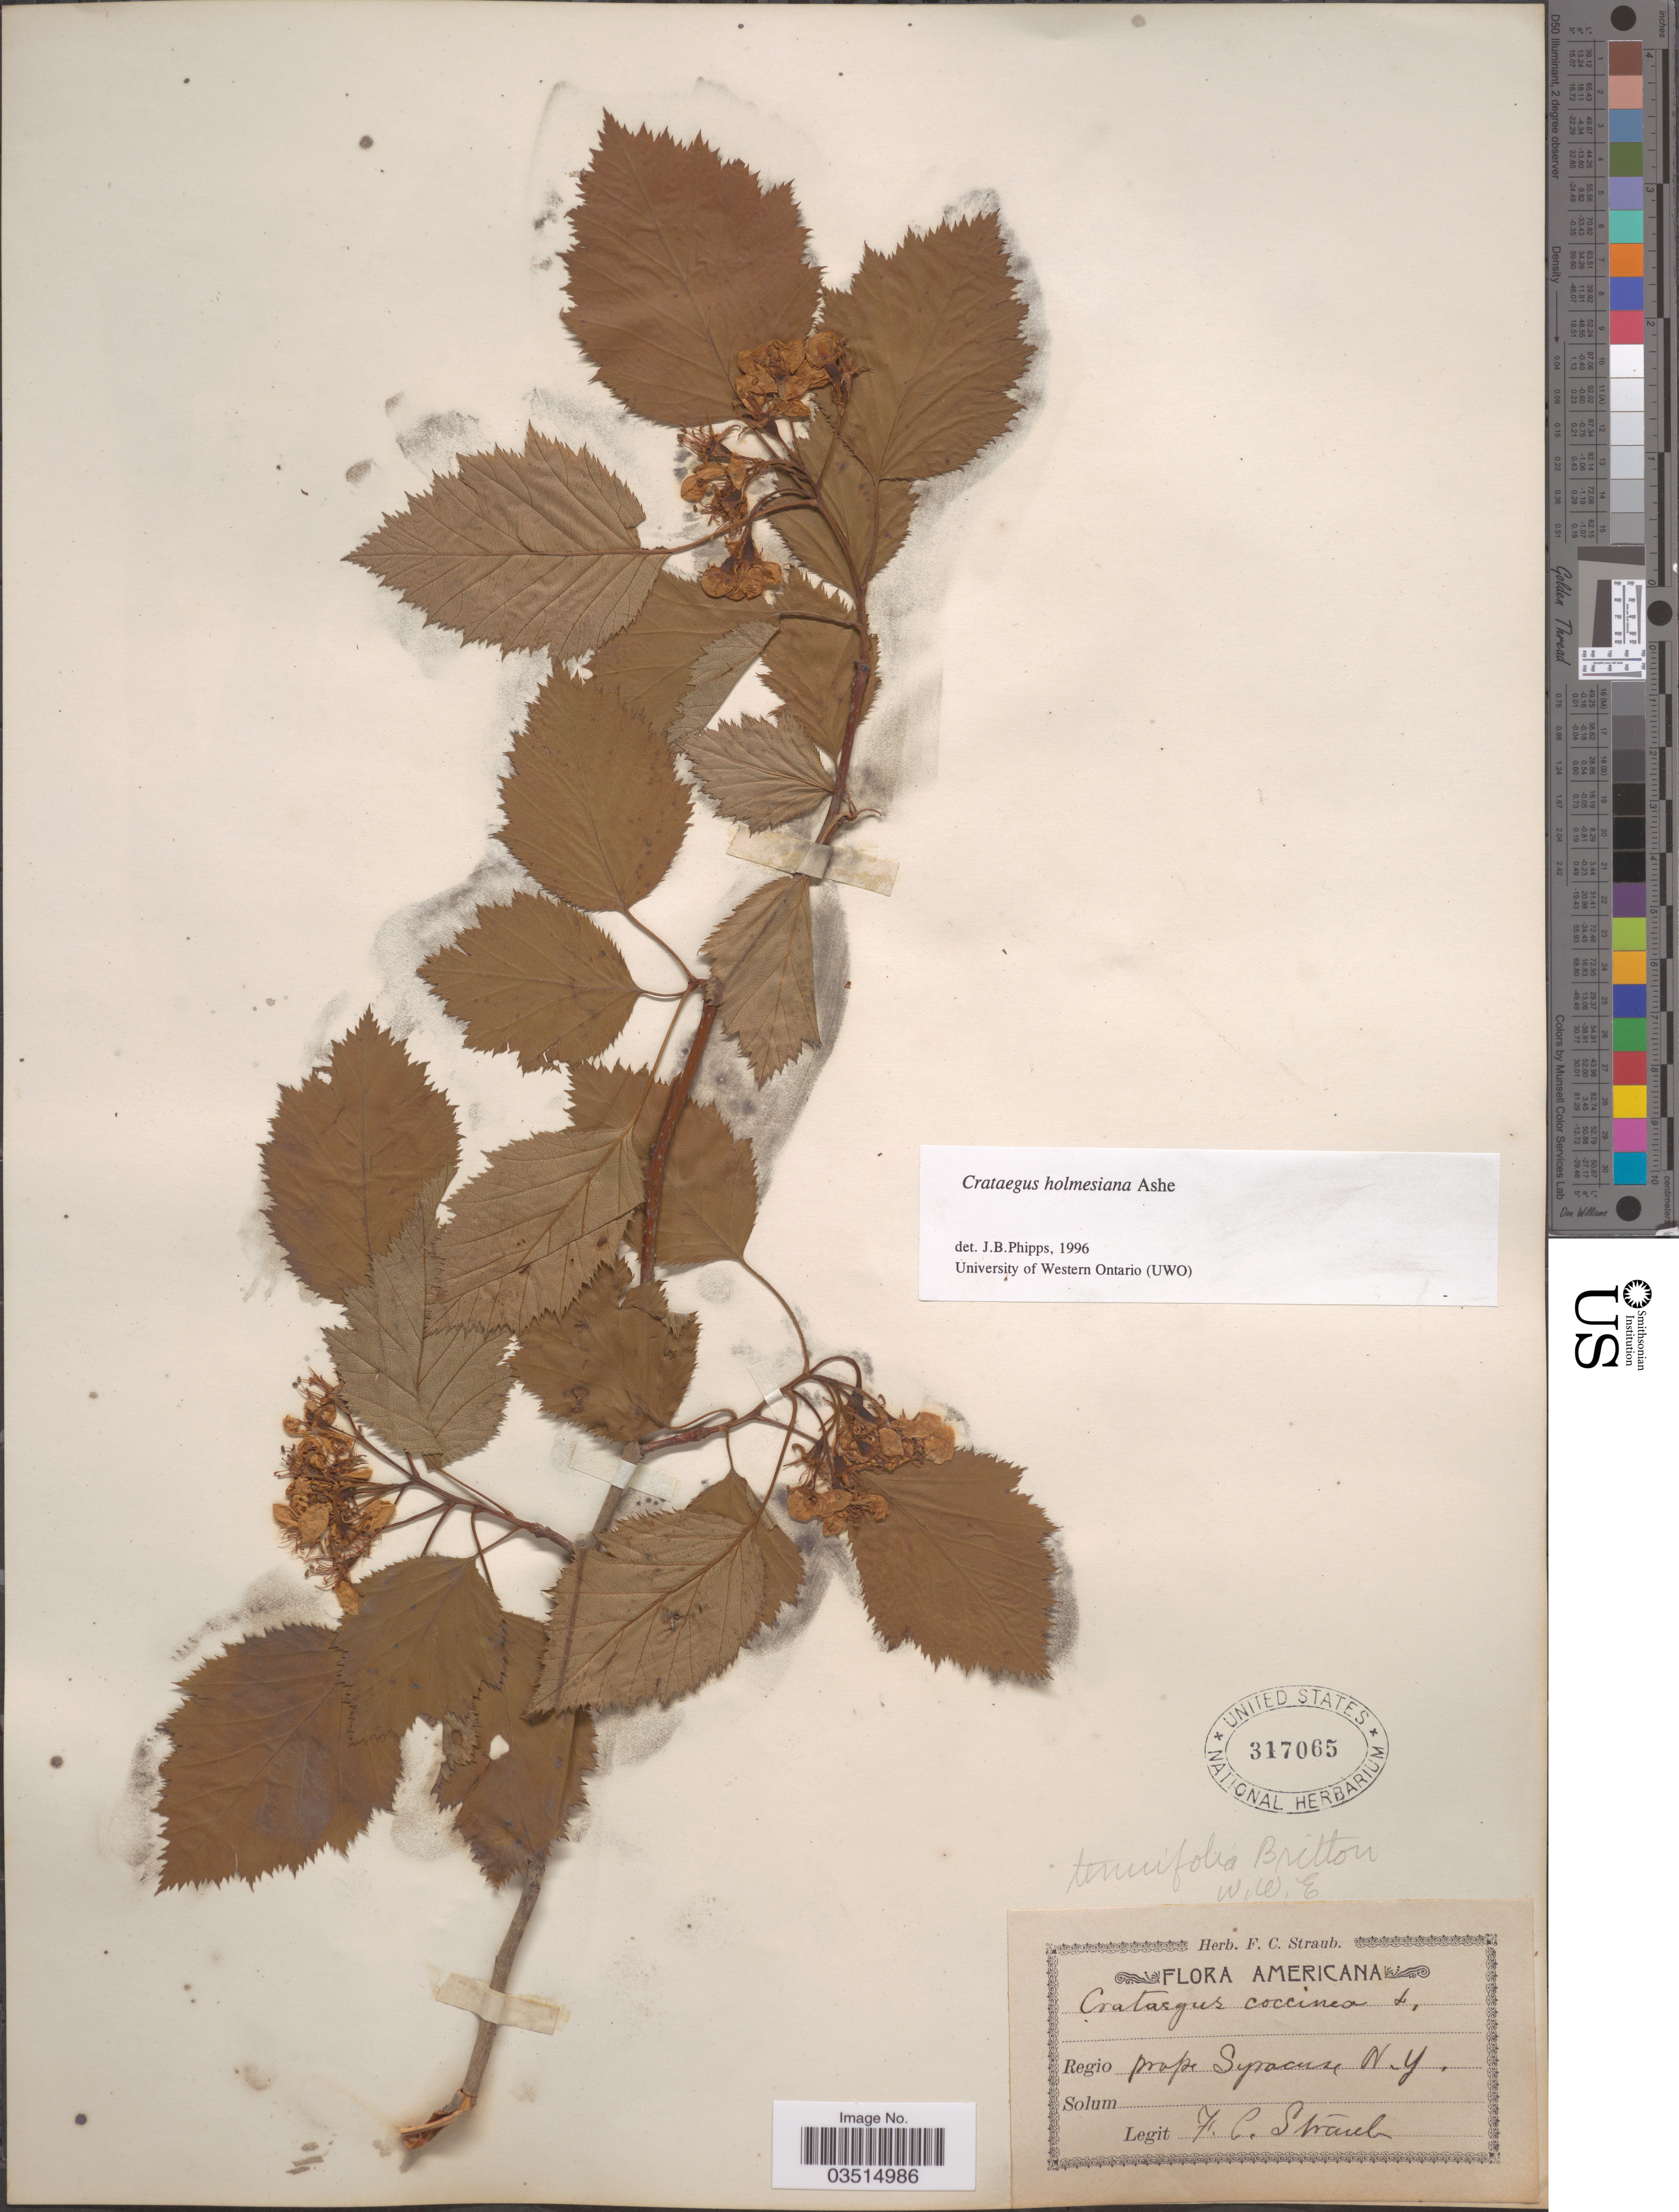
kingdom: Plantae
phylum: Tracheophyta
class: Magnoliopsida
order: Rosales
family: Rosaceae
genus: Crataegus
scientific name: Crataegus holmesiana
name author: Ashe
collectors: F. Straub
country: United States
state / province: New York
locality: Prope Syracuse.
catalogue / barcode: US 317065